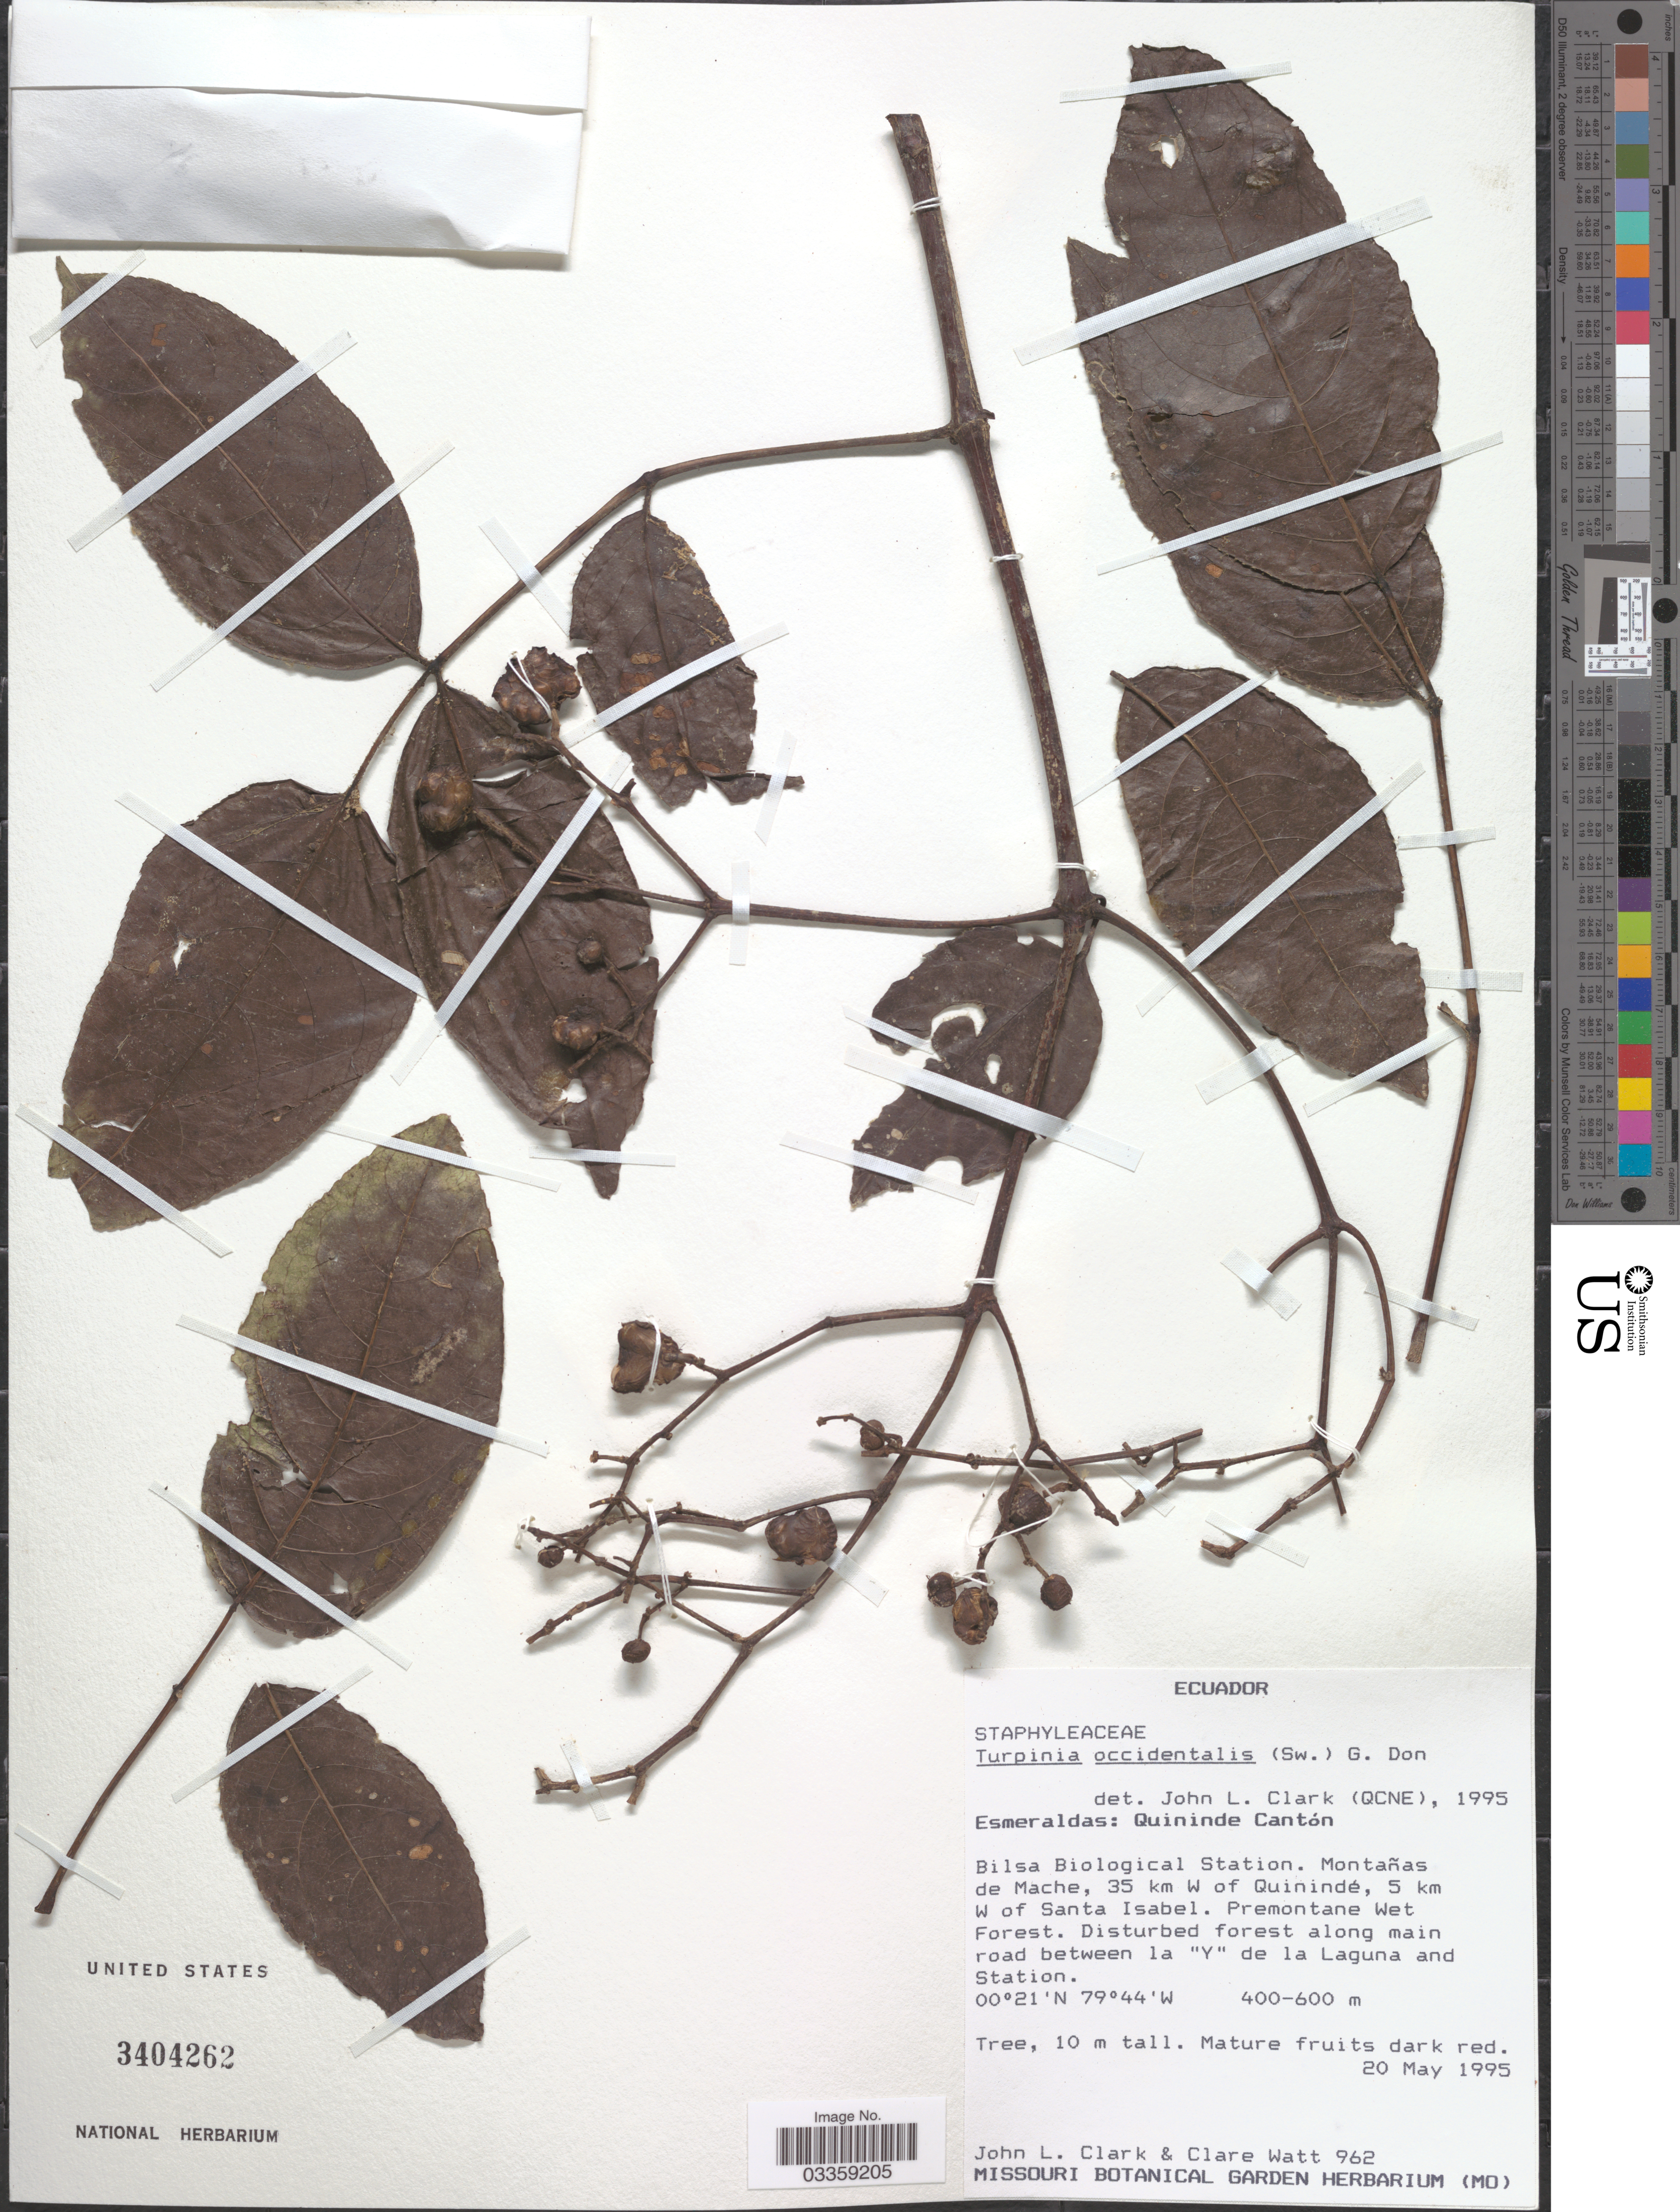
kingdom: Plantae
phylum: Tracheophyta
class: Magnoliopsida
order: Crossosomatales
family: Staphyleaceae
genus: Turpinia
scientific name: Turpinia occidentalis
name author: (Sw.) G. Don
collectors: J. L. Clark & C. Watt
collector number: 962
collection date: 1995-05-20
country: Ecuador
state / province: Esmeraldas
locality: Quininde Cantón, Bilsa Biological Station. Montañas de Mache, 35 km W of Quinindé, 5 km W of Santa Isabel. Disturbed forest along main road between la "Y" de la Laguna and Station.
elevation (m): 400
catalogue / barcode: US 3404262